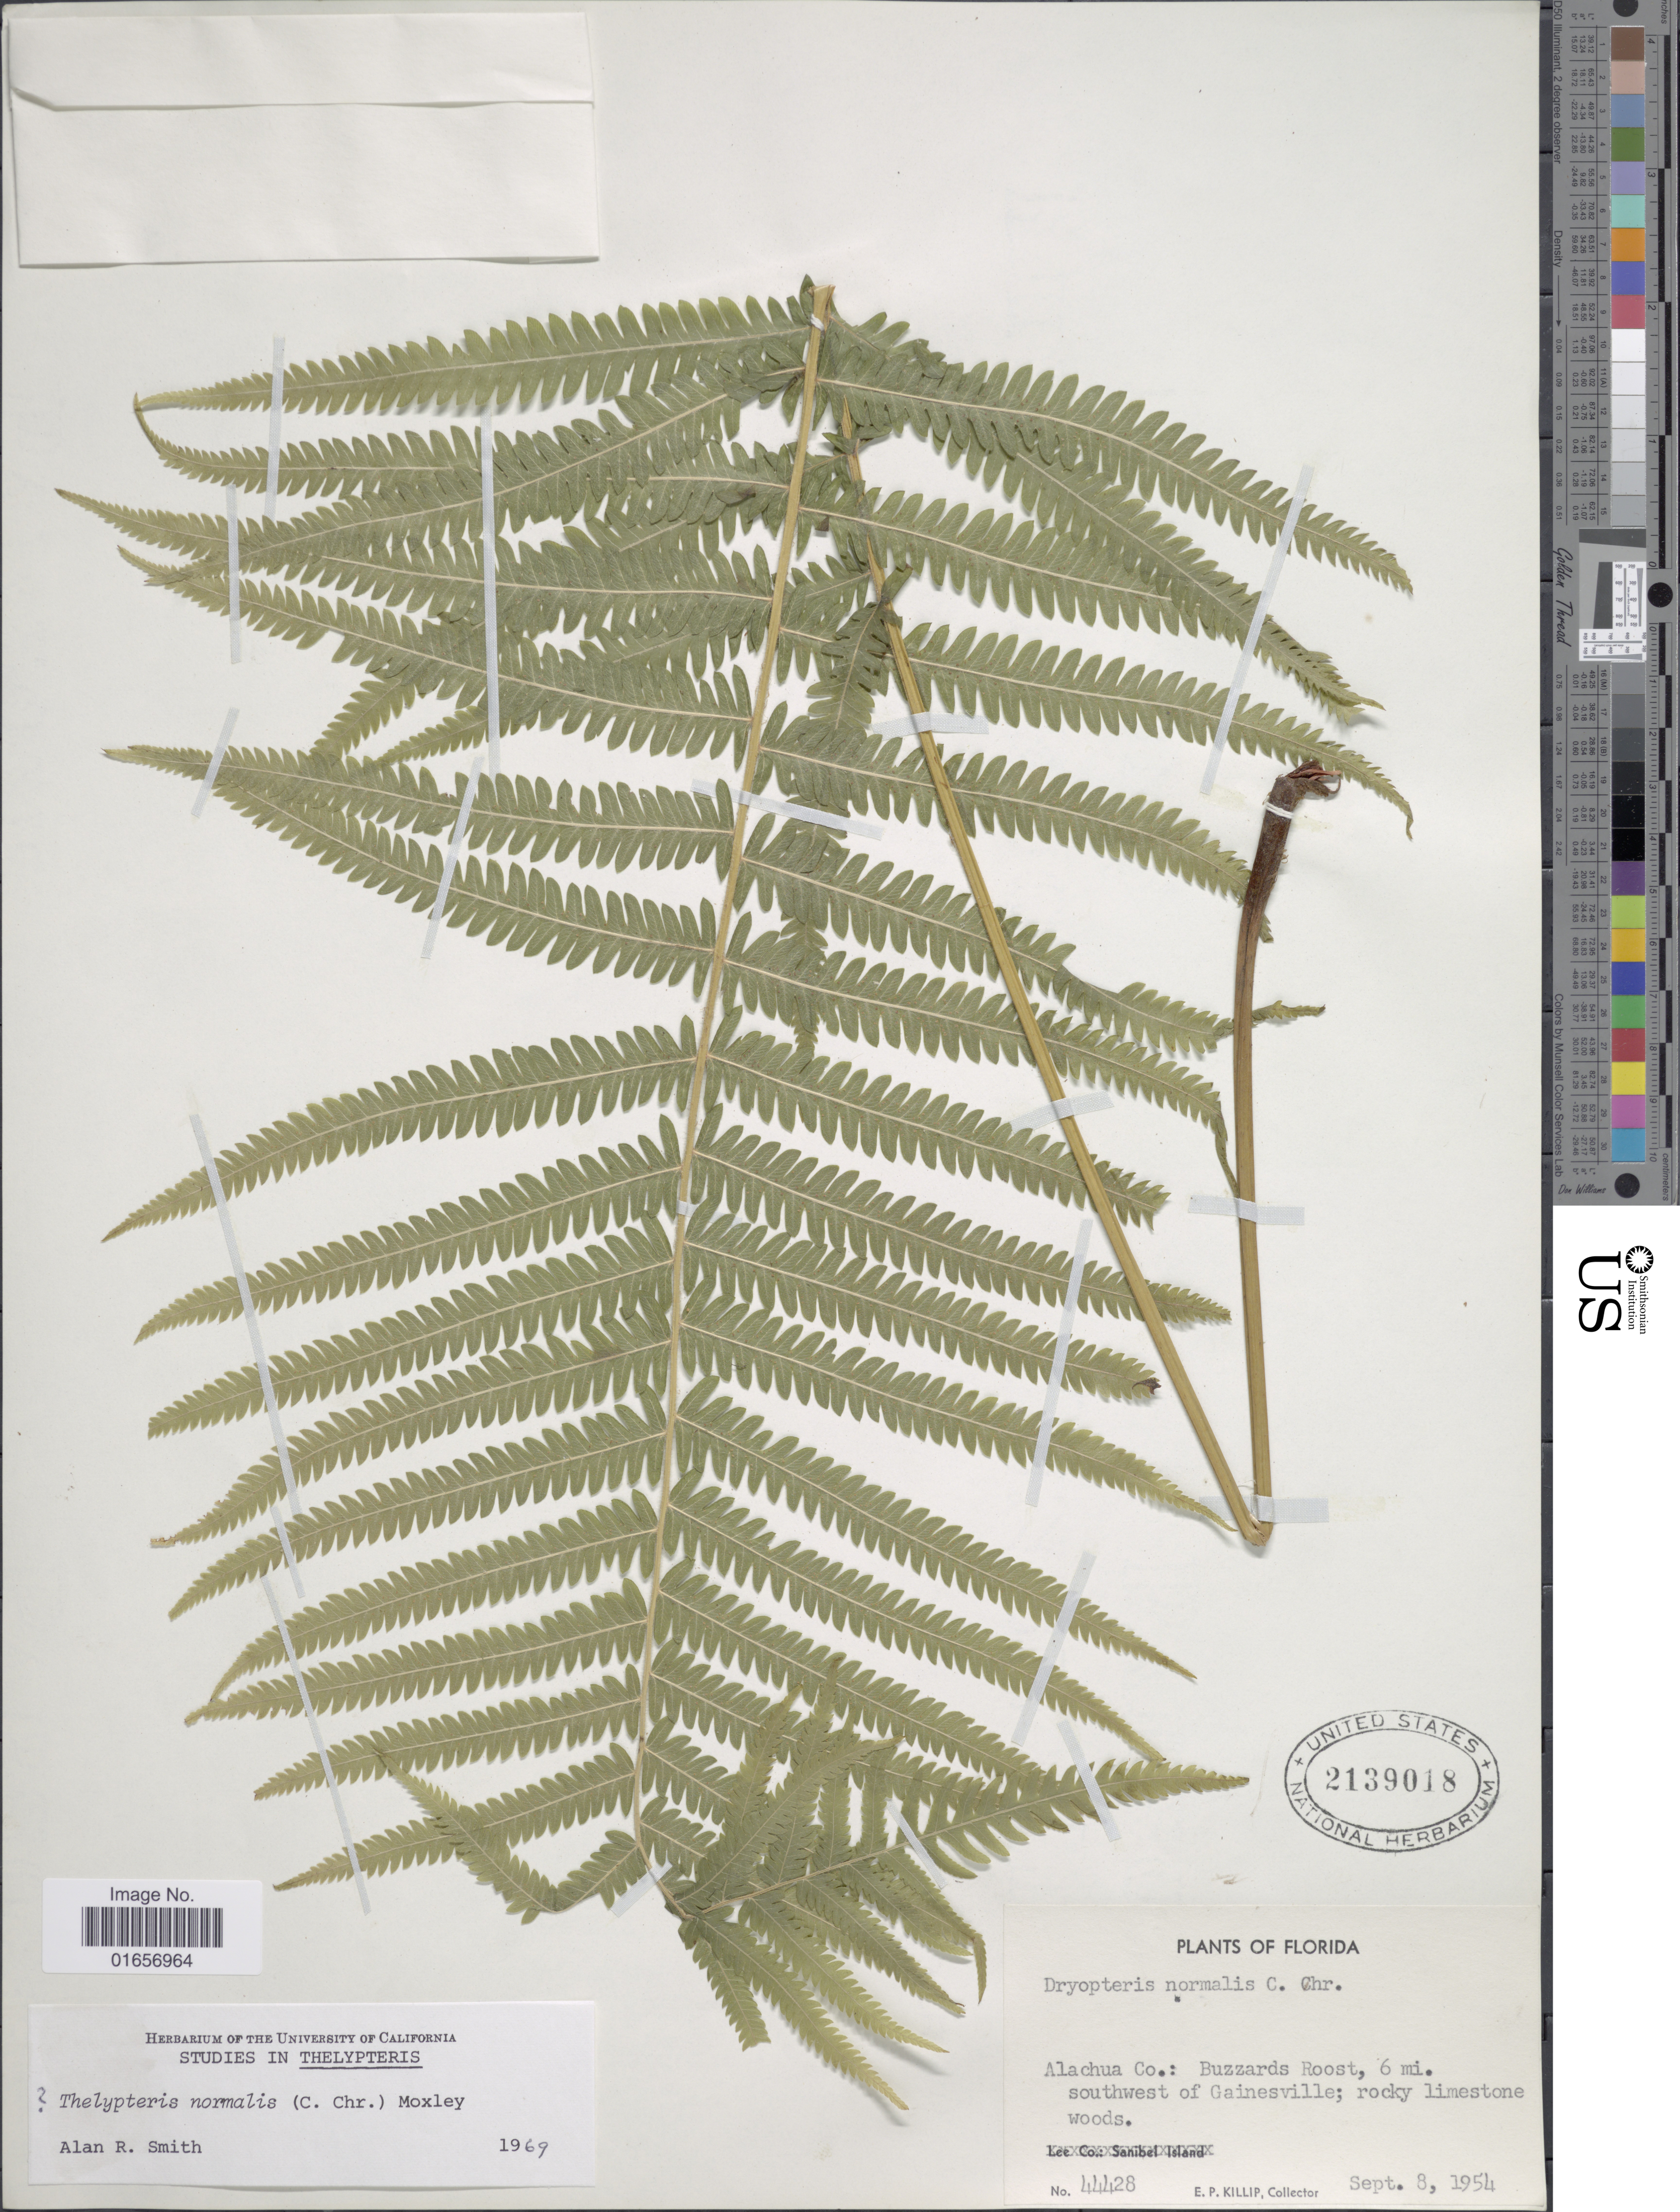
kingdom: Plantae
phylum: Tracheophyta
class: Polypodiopsida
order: Polypodiales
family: Thelypteridaceae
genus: Christella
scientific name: Christella kunthii comb. ined.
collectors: E. P. Killip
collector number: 4428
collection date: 1954-09-08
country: United States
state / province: Florida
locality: Alachua Co.: Buzzards Roost, 6 mi. southwest of Gainesville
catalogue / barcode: US 2139018